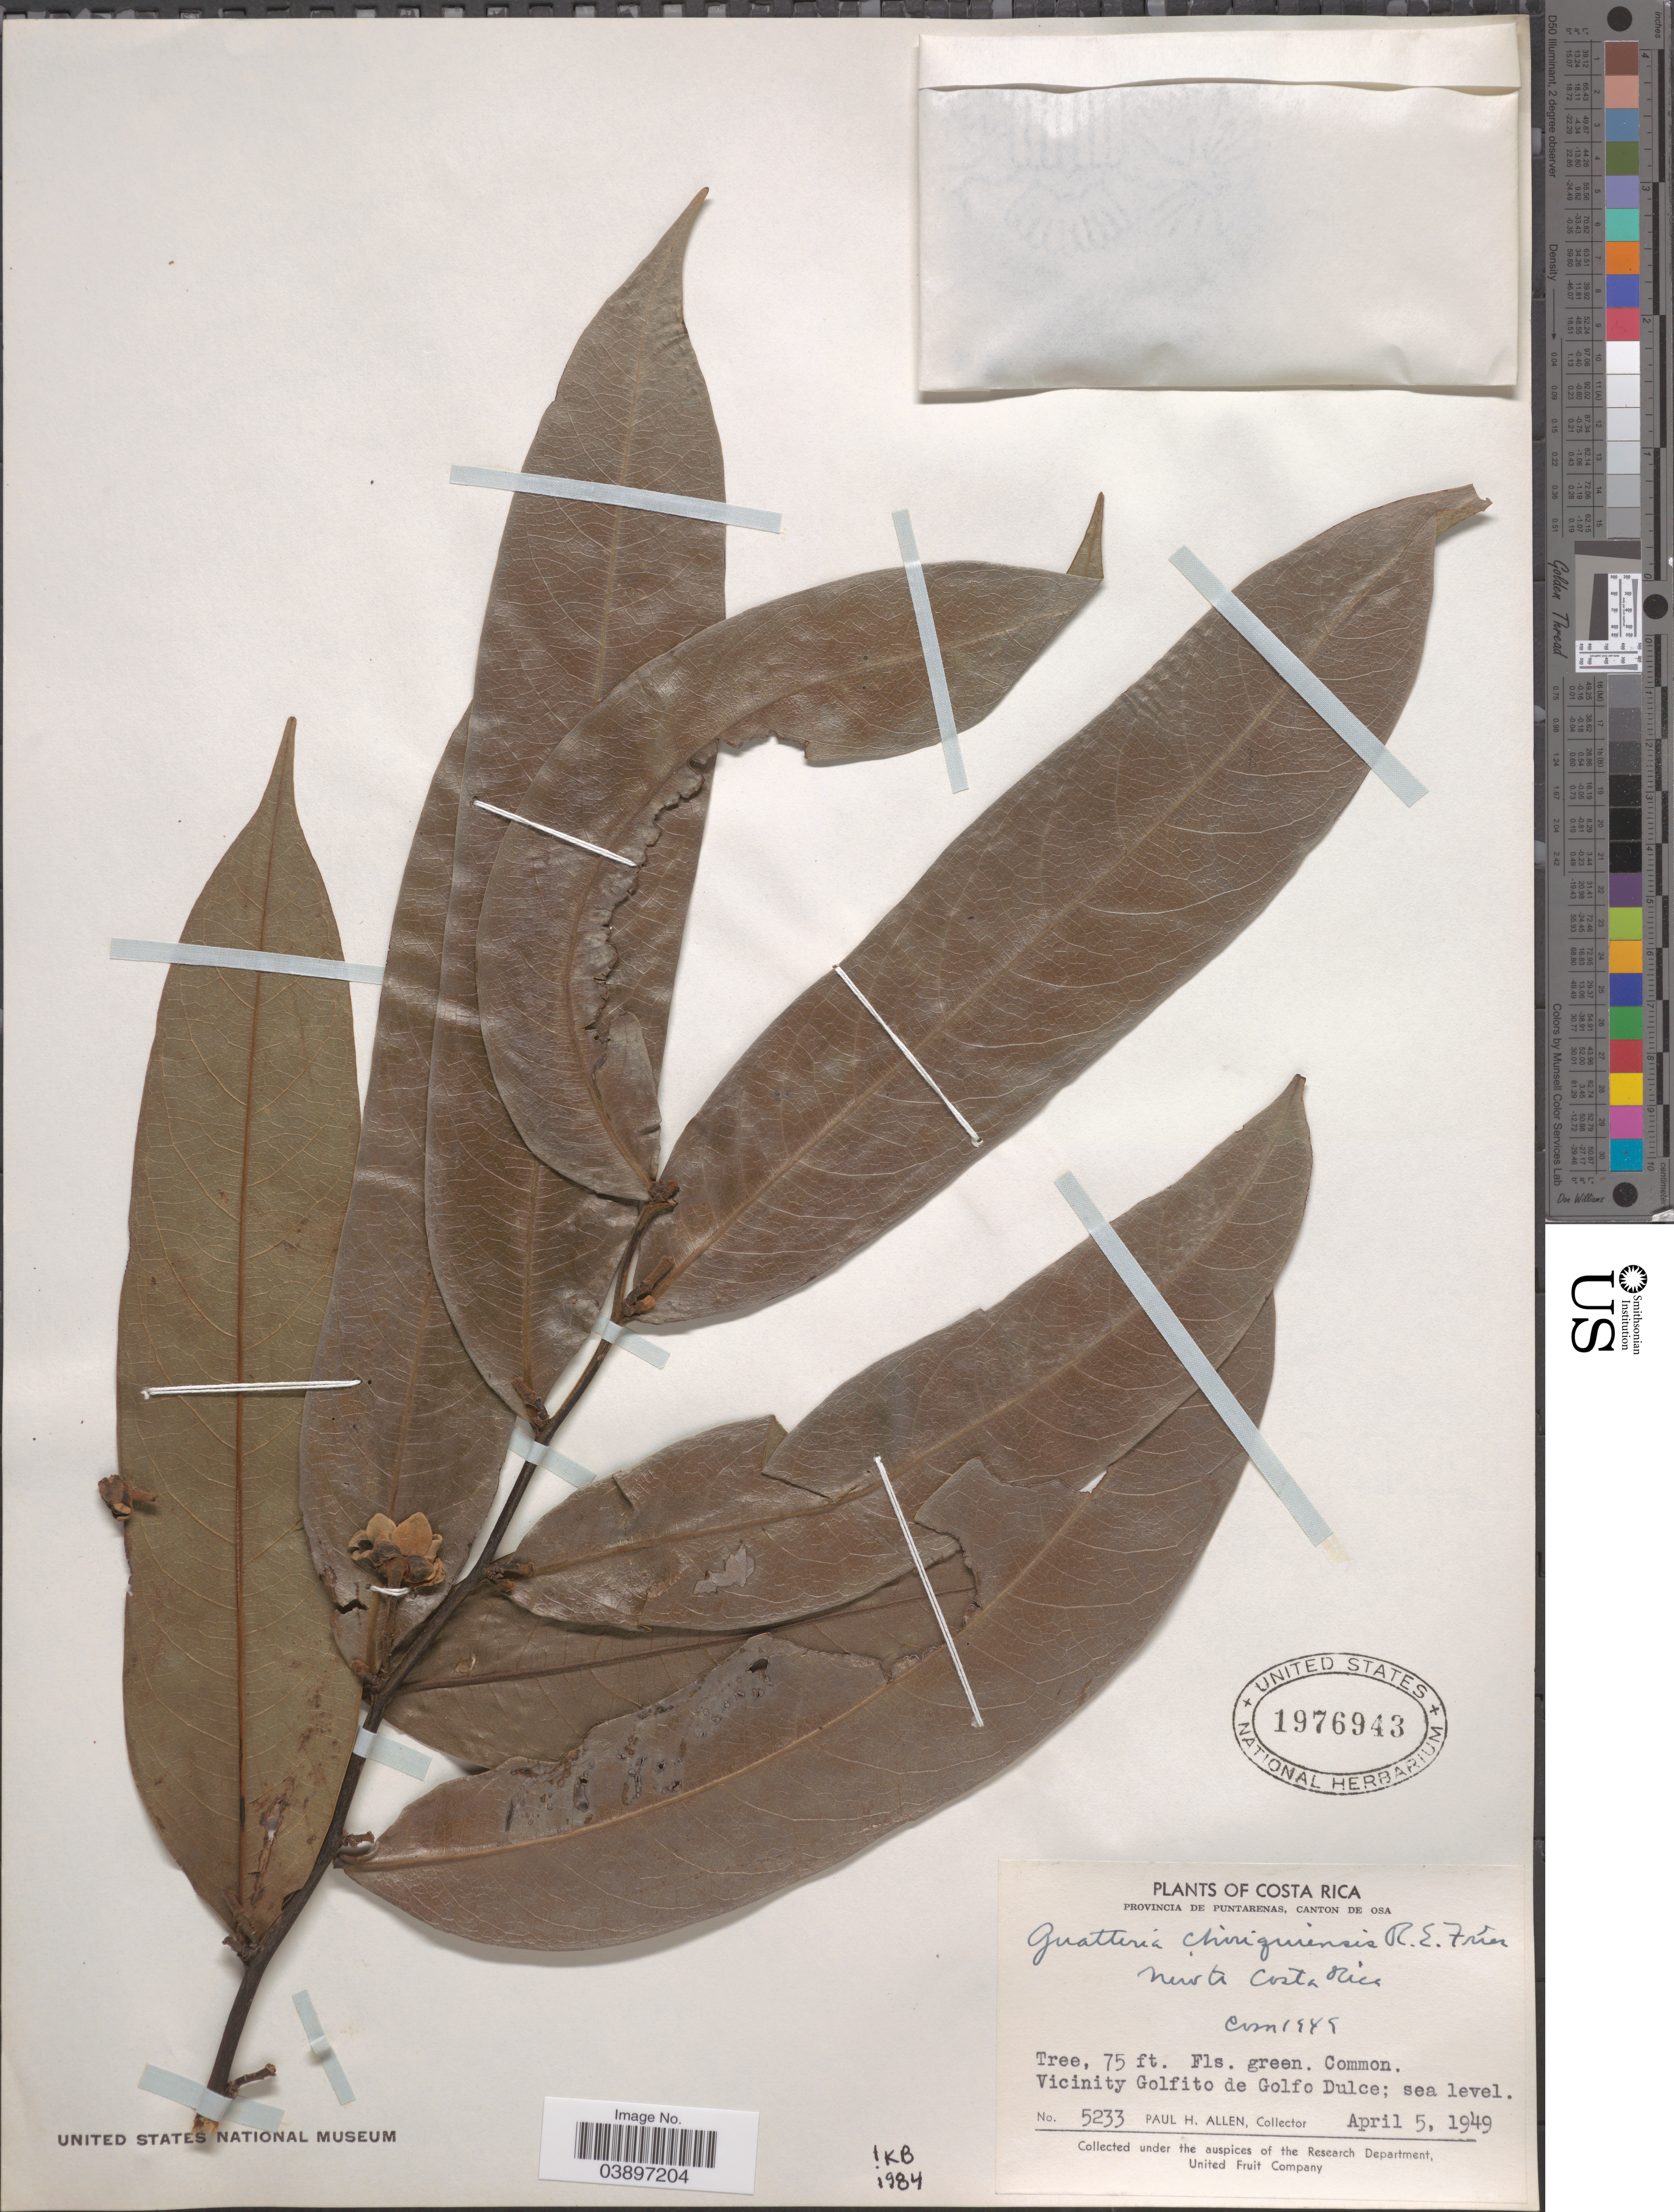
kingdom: Plantae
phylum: Tracheophyta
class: Magnoliopsida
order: Magnoliales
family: Annonaceae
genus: Guatteria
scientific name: Guatteria chiriquiensis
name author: R.E. Fr.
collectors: P. H. Allen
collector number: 5233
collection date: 1949-04-05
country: Costa Rica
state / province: Puntarenas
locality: Canton de Osa. Vicinity Golfito de Golfo Dulce.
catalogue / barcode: US 1976943